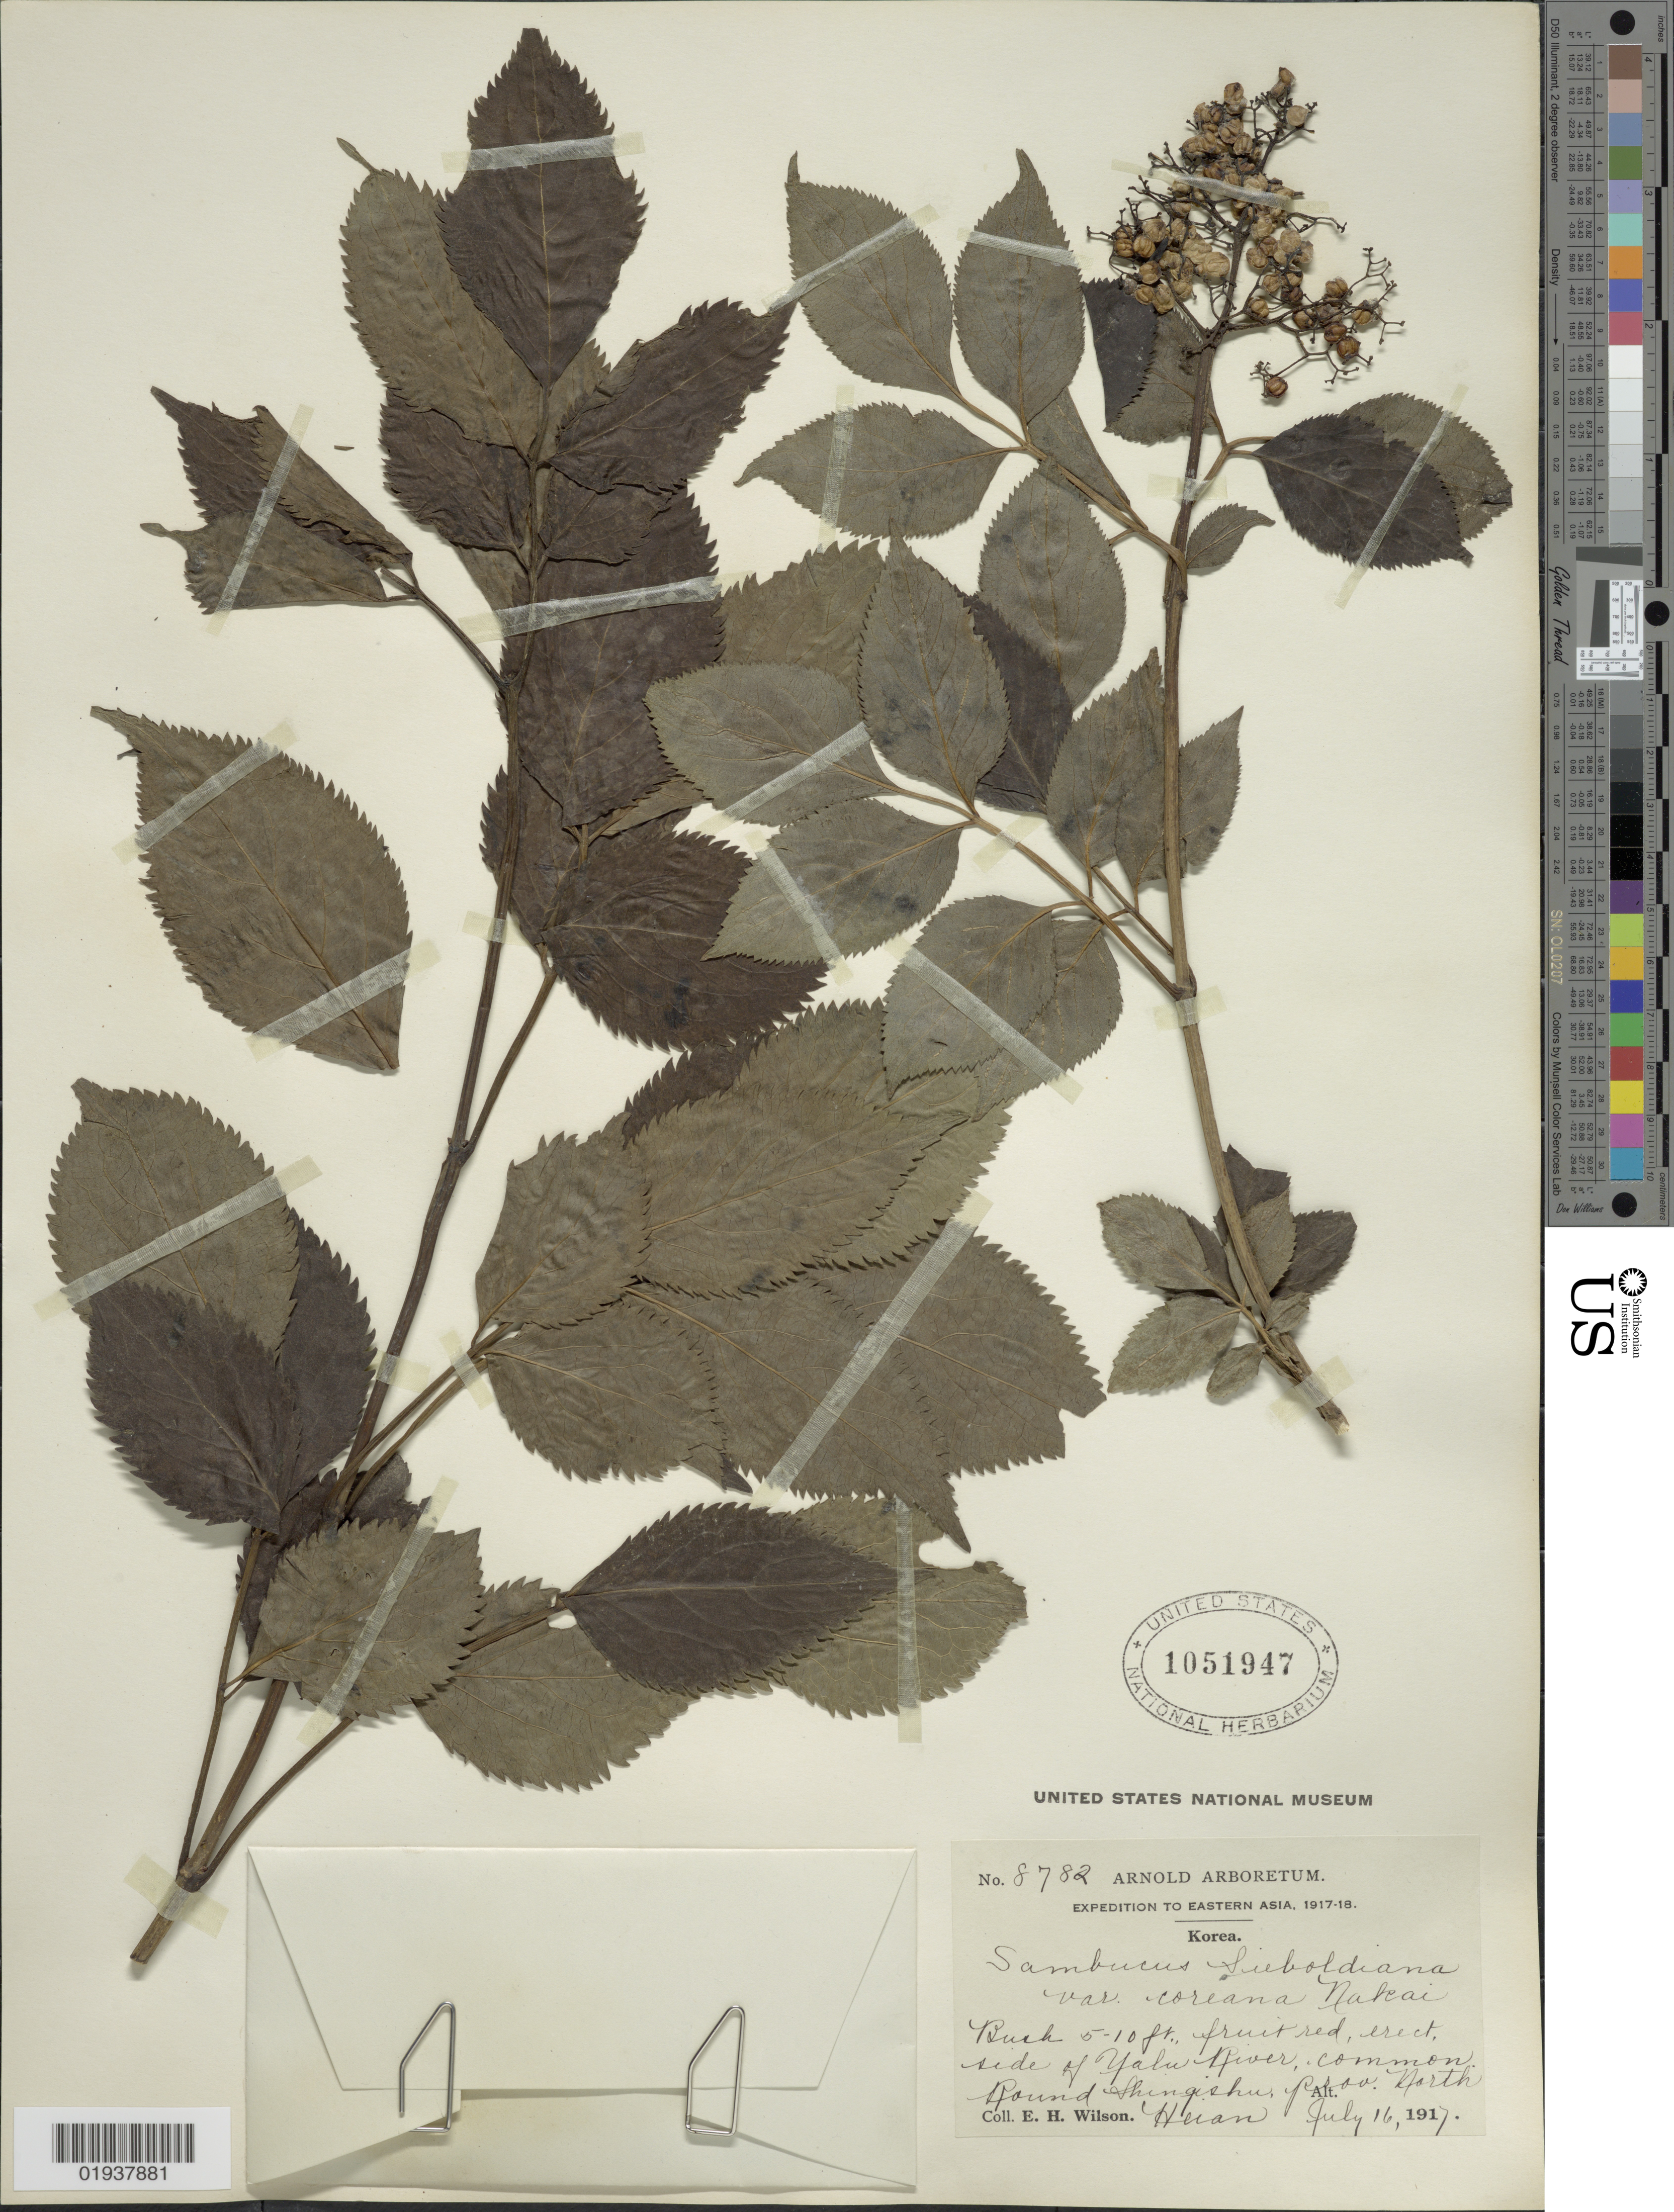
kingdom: Plantae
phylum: Tracheophyta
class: Magnoliopsida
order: Dipsacales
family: Viburnaceae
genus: Sambucus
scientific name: Sambucus racemosa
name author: L.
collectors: E. Wilson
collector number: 8782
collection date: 1917-07-16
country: North Korea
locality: Eastern Asia. Side of Yalu River. Round Shingishu Prov. North Heian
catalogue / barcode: US 1051947